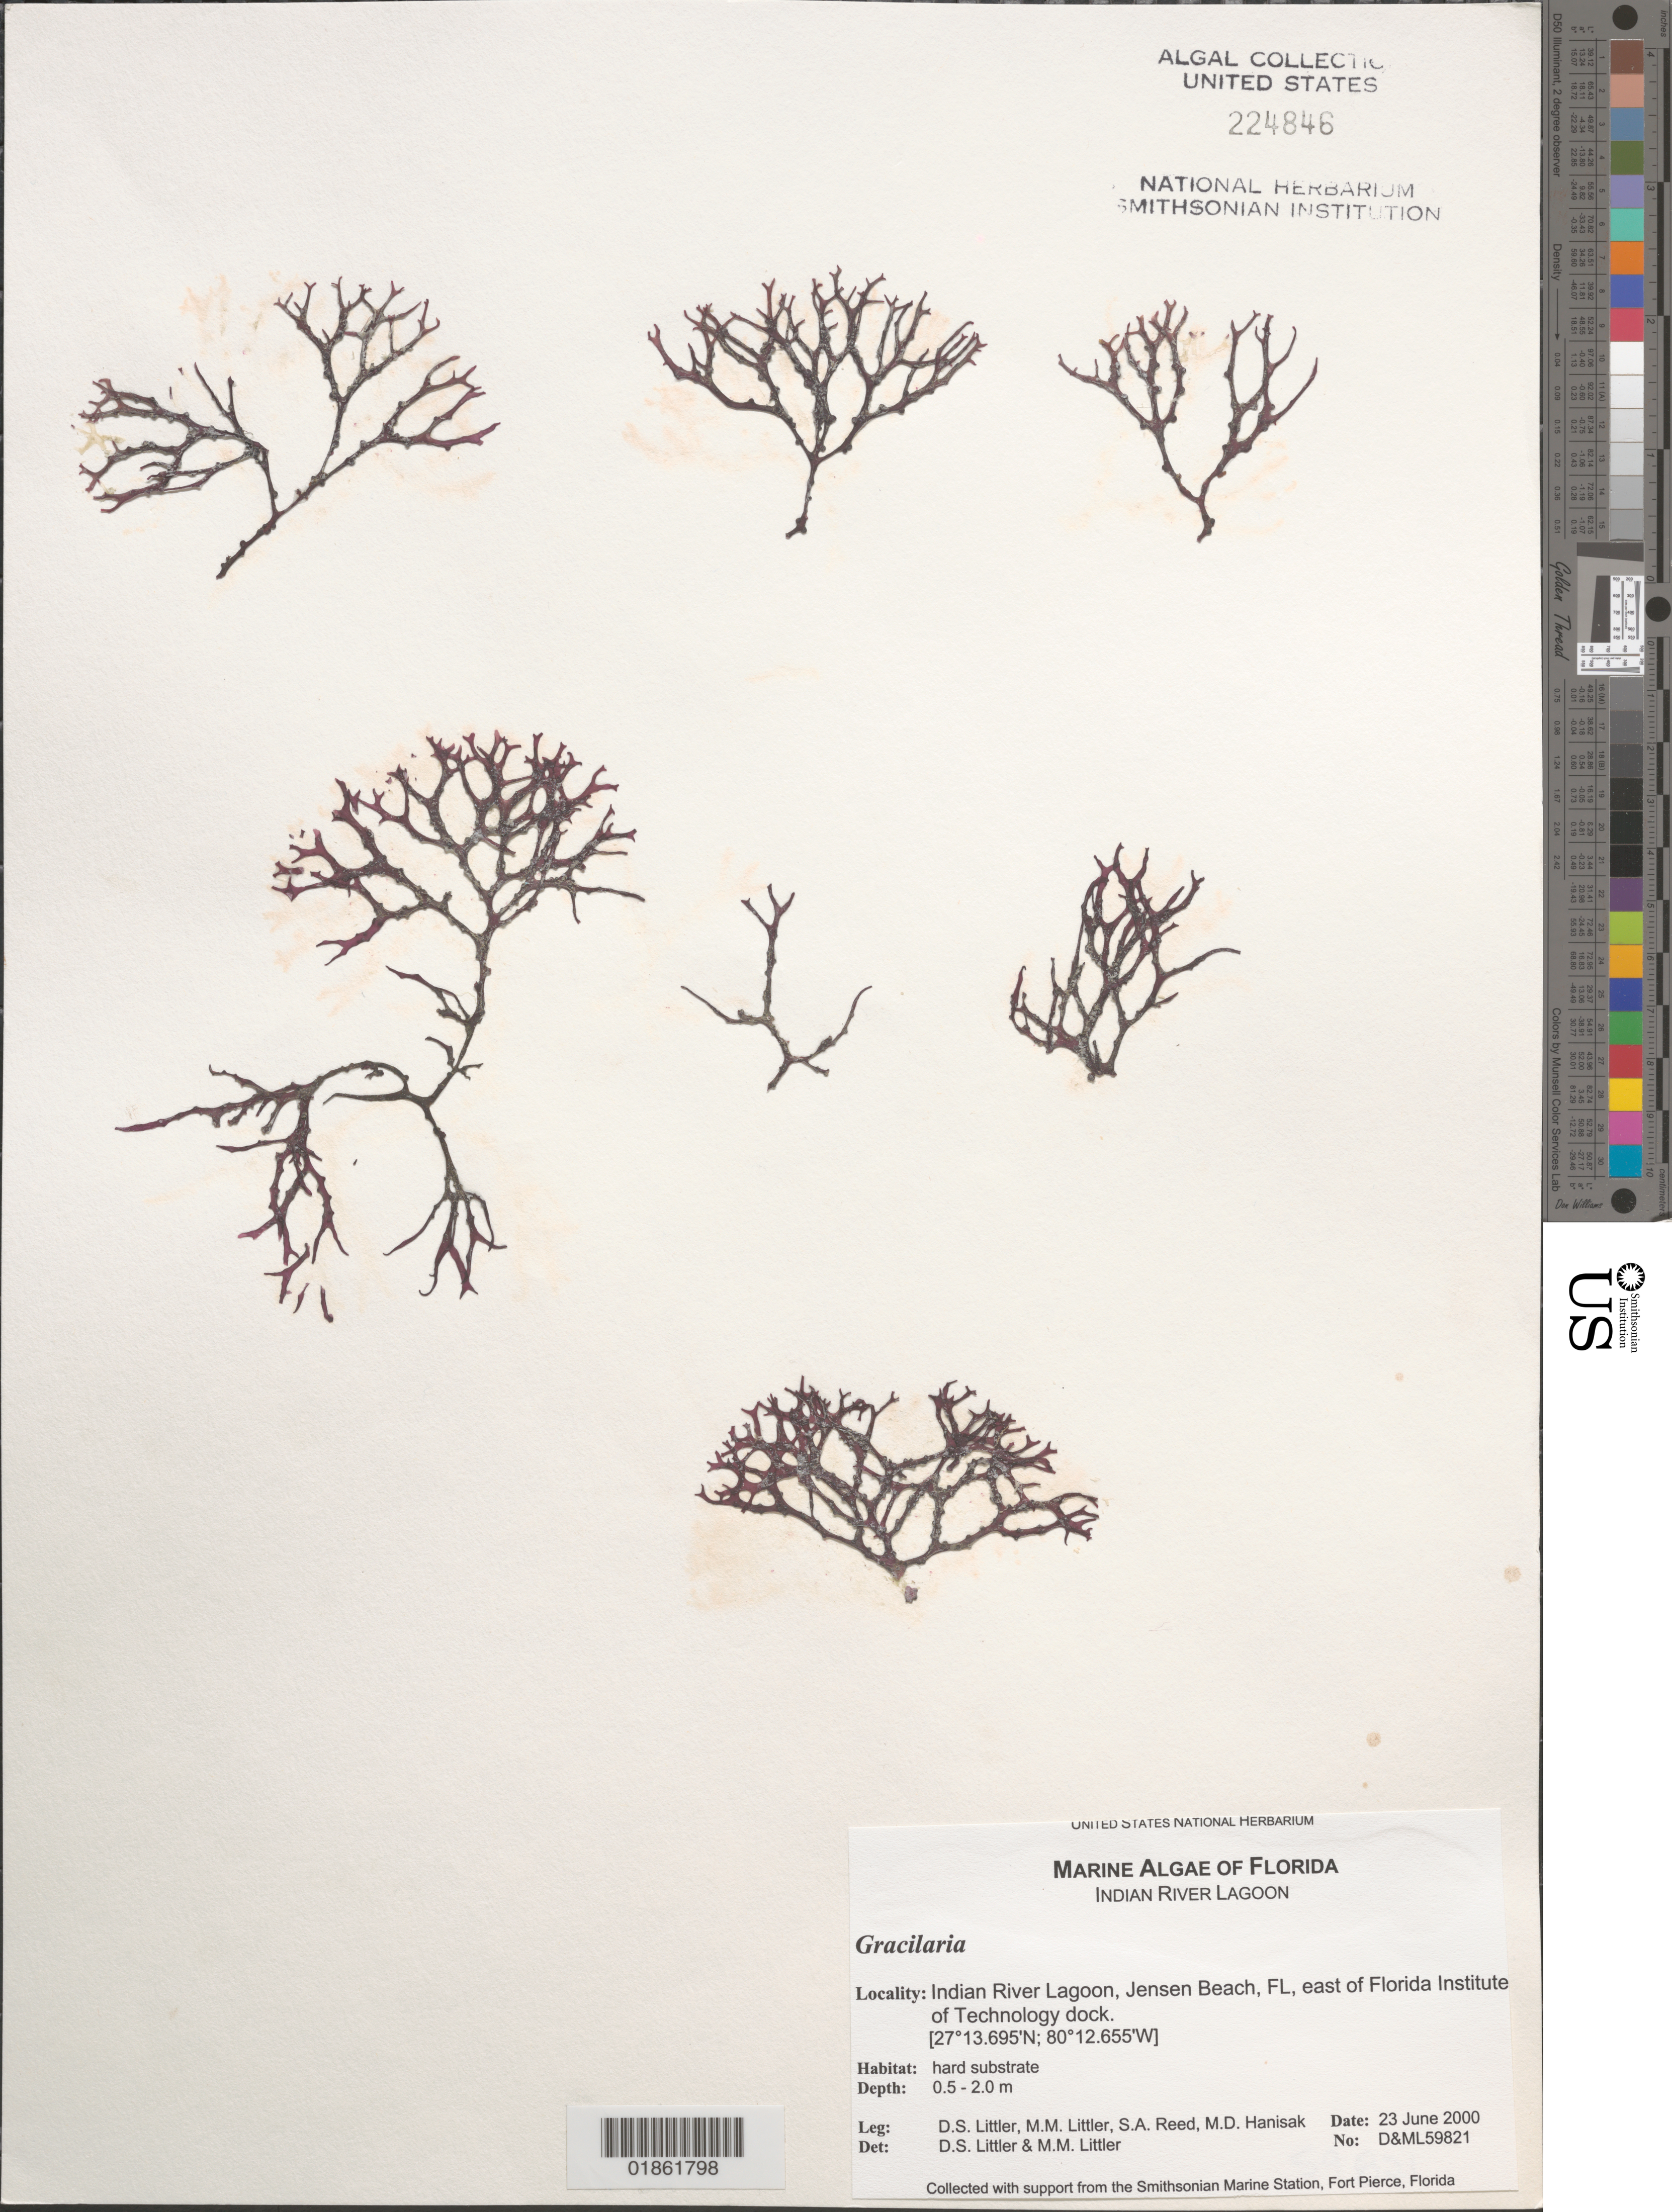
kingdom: Plantae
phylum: Rhodophyta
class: Florideophyceae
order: Gracilariales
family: Gracilariaceae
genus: Gracilaria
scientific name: Gracilaria sp.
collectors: D. S. Littler & M. M. Littler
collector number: D&ML 59821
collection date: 2000-06-23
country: United States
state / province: Florida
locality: Stuart Causway. Boat ramp.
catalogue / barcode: US 224846